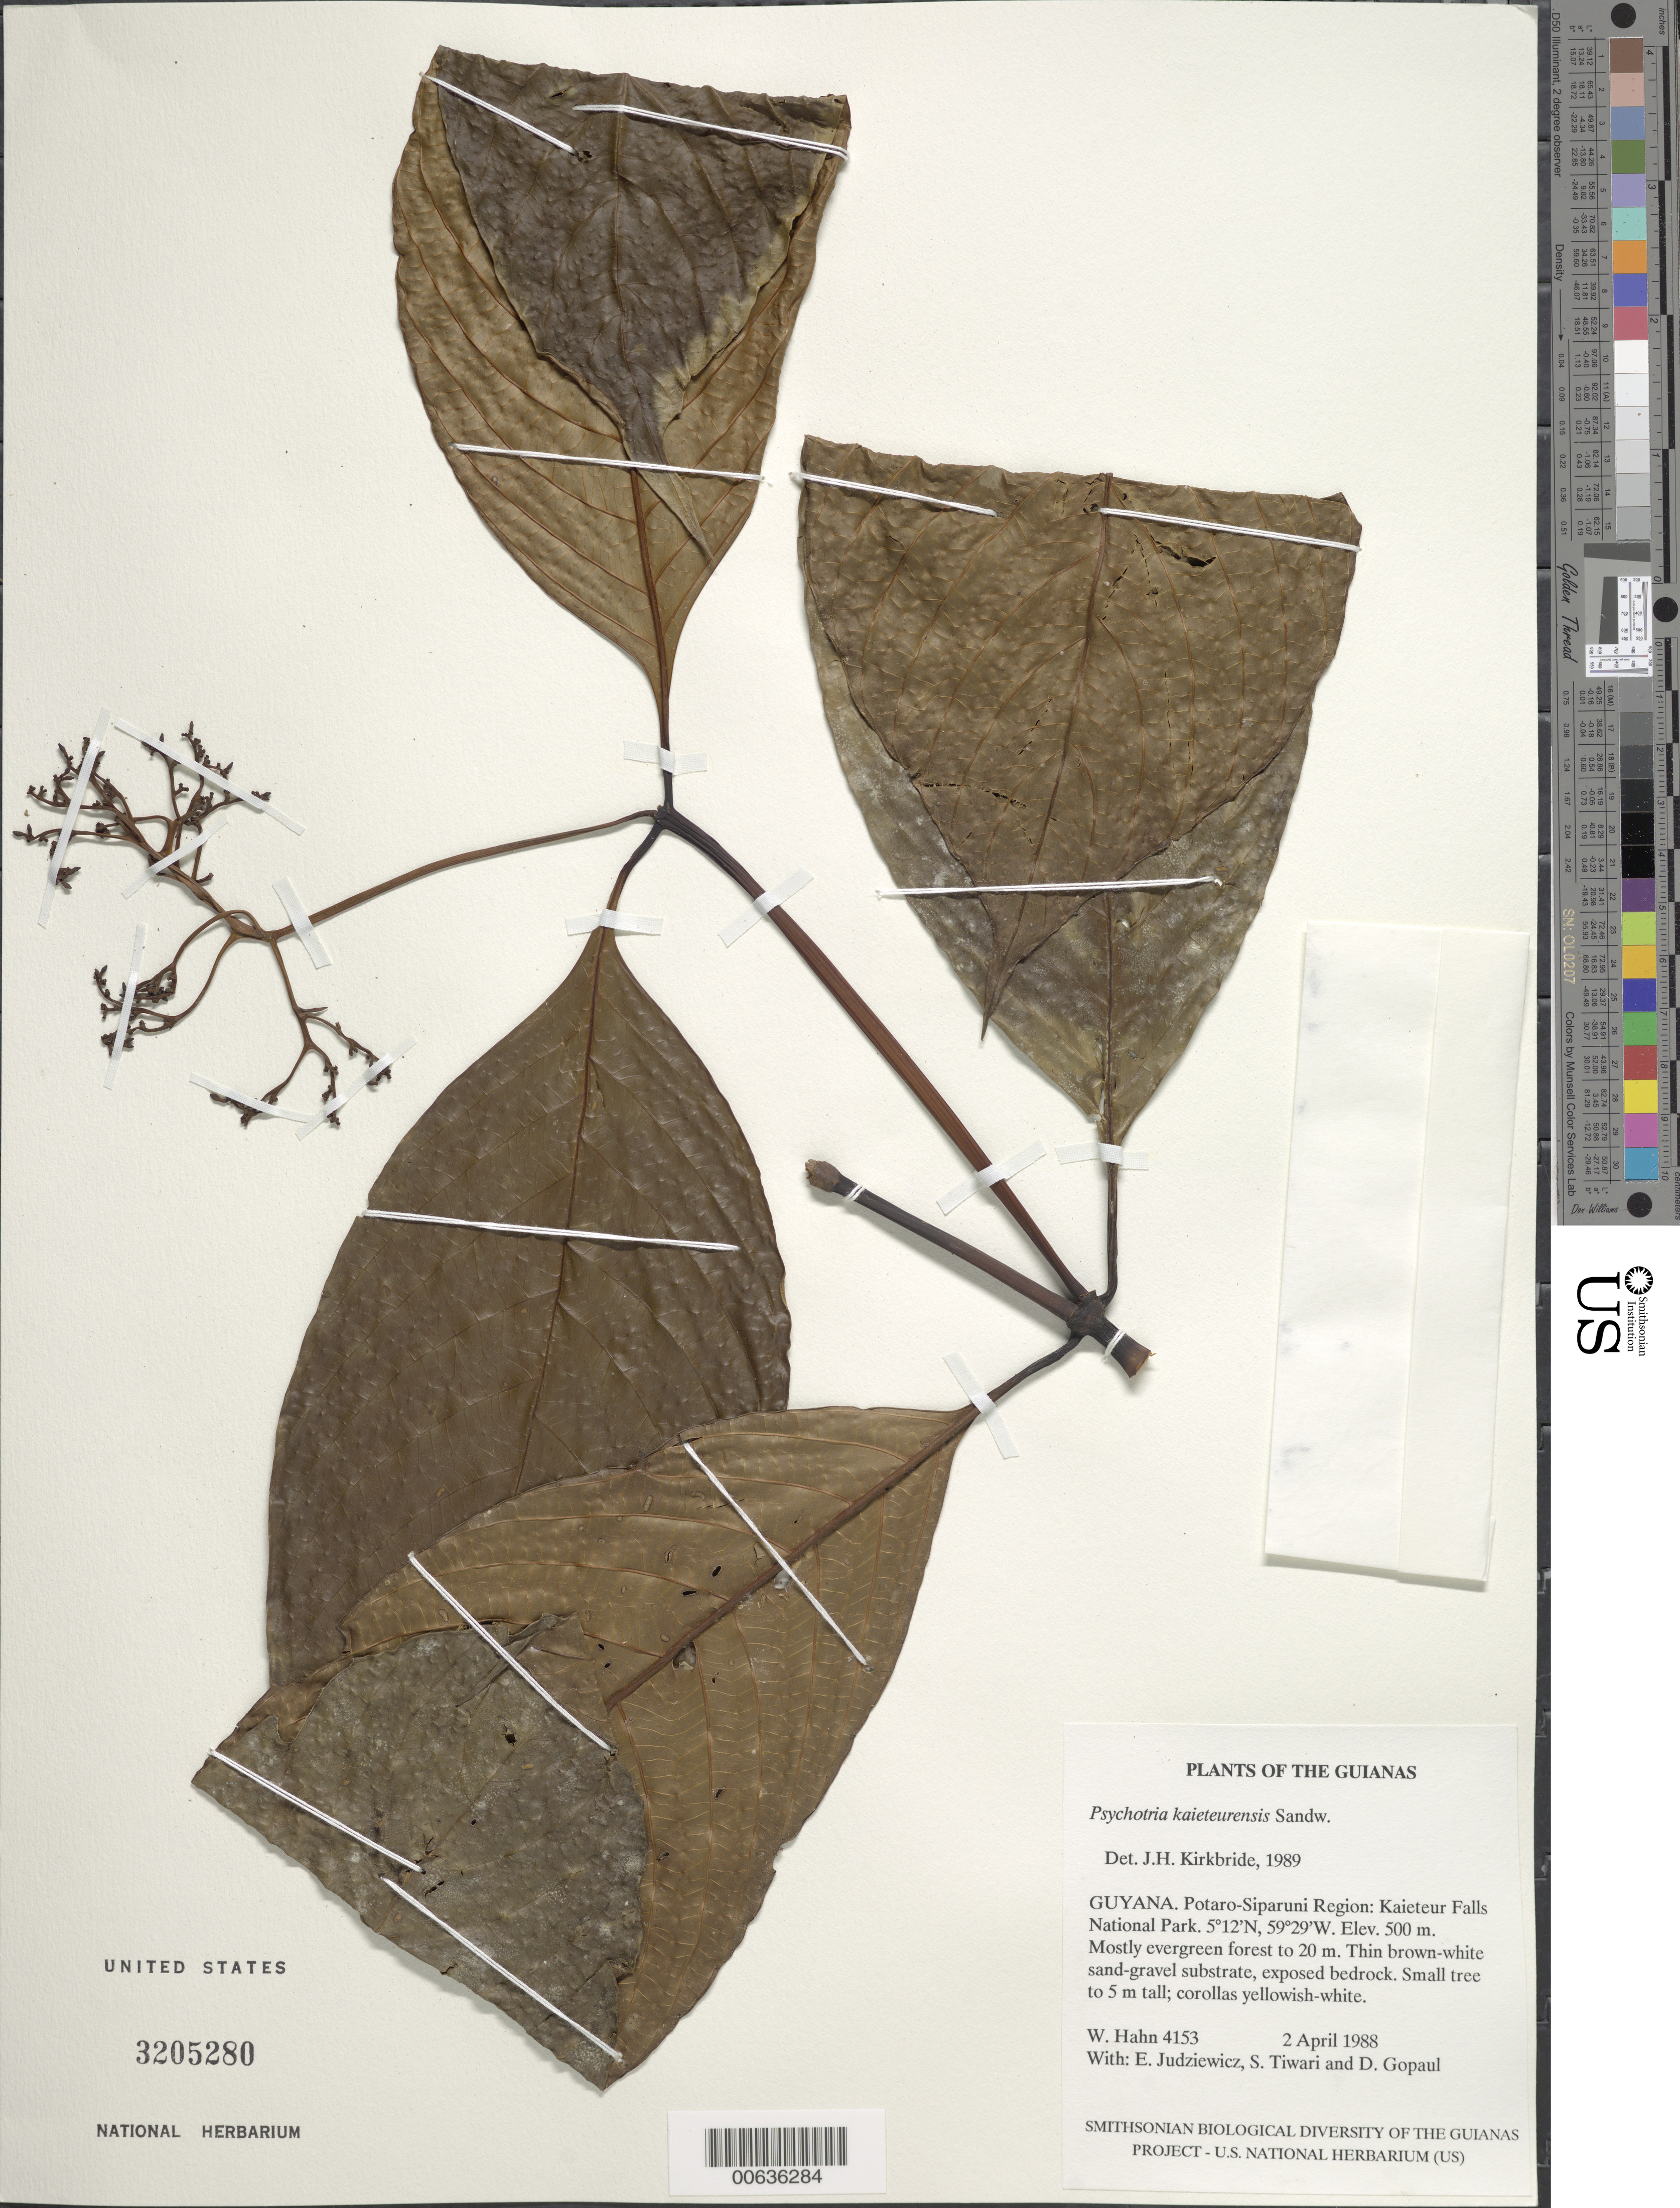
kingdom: Plantae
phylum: Tracheophyta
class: Magnoliopsida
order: Gentianales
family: Rubiaceae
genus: Palicourea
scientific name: Palicourea kaieteurensis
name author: (Wernham) C.M. Taylor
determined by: Kirkbride, J. H., Jr.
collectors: W. Hahn, E. J. Judziewicz, S. Tiwari & D. Gopaul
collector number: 4153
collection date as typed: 2 April 1988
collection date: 1988-04-02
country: Guyana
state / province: Potaro-Siparuni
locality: Kaieteur Falls National Park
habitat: Mostly evergreen forest to 20 m. Thin brown-white sand-gravel substrate, exposed bedrock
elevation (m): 500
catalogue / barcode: US 3205280